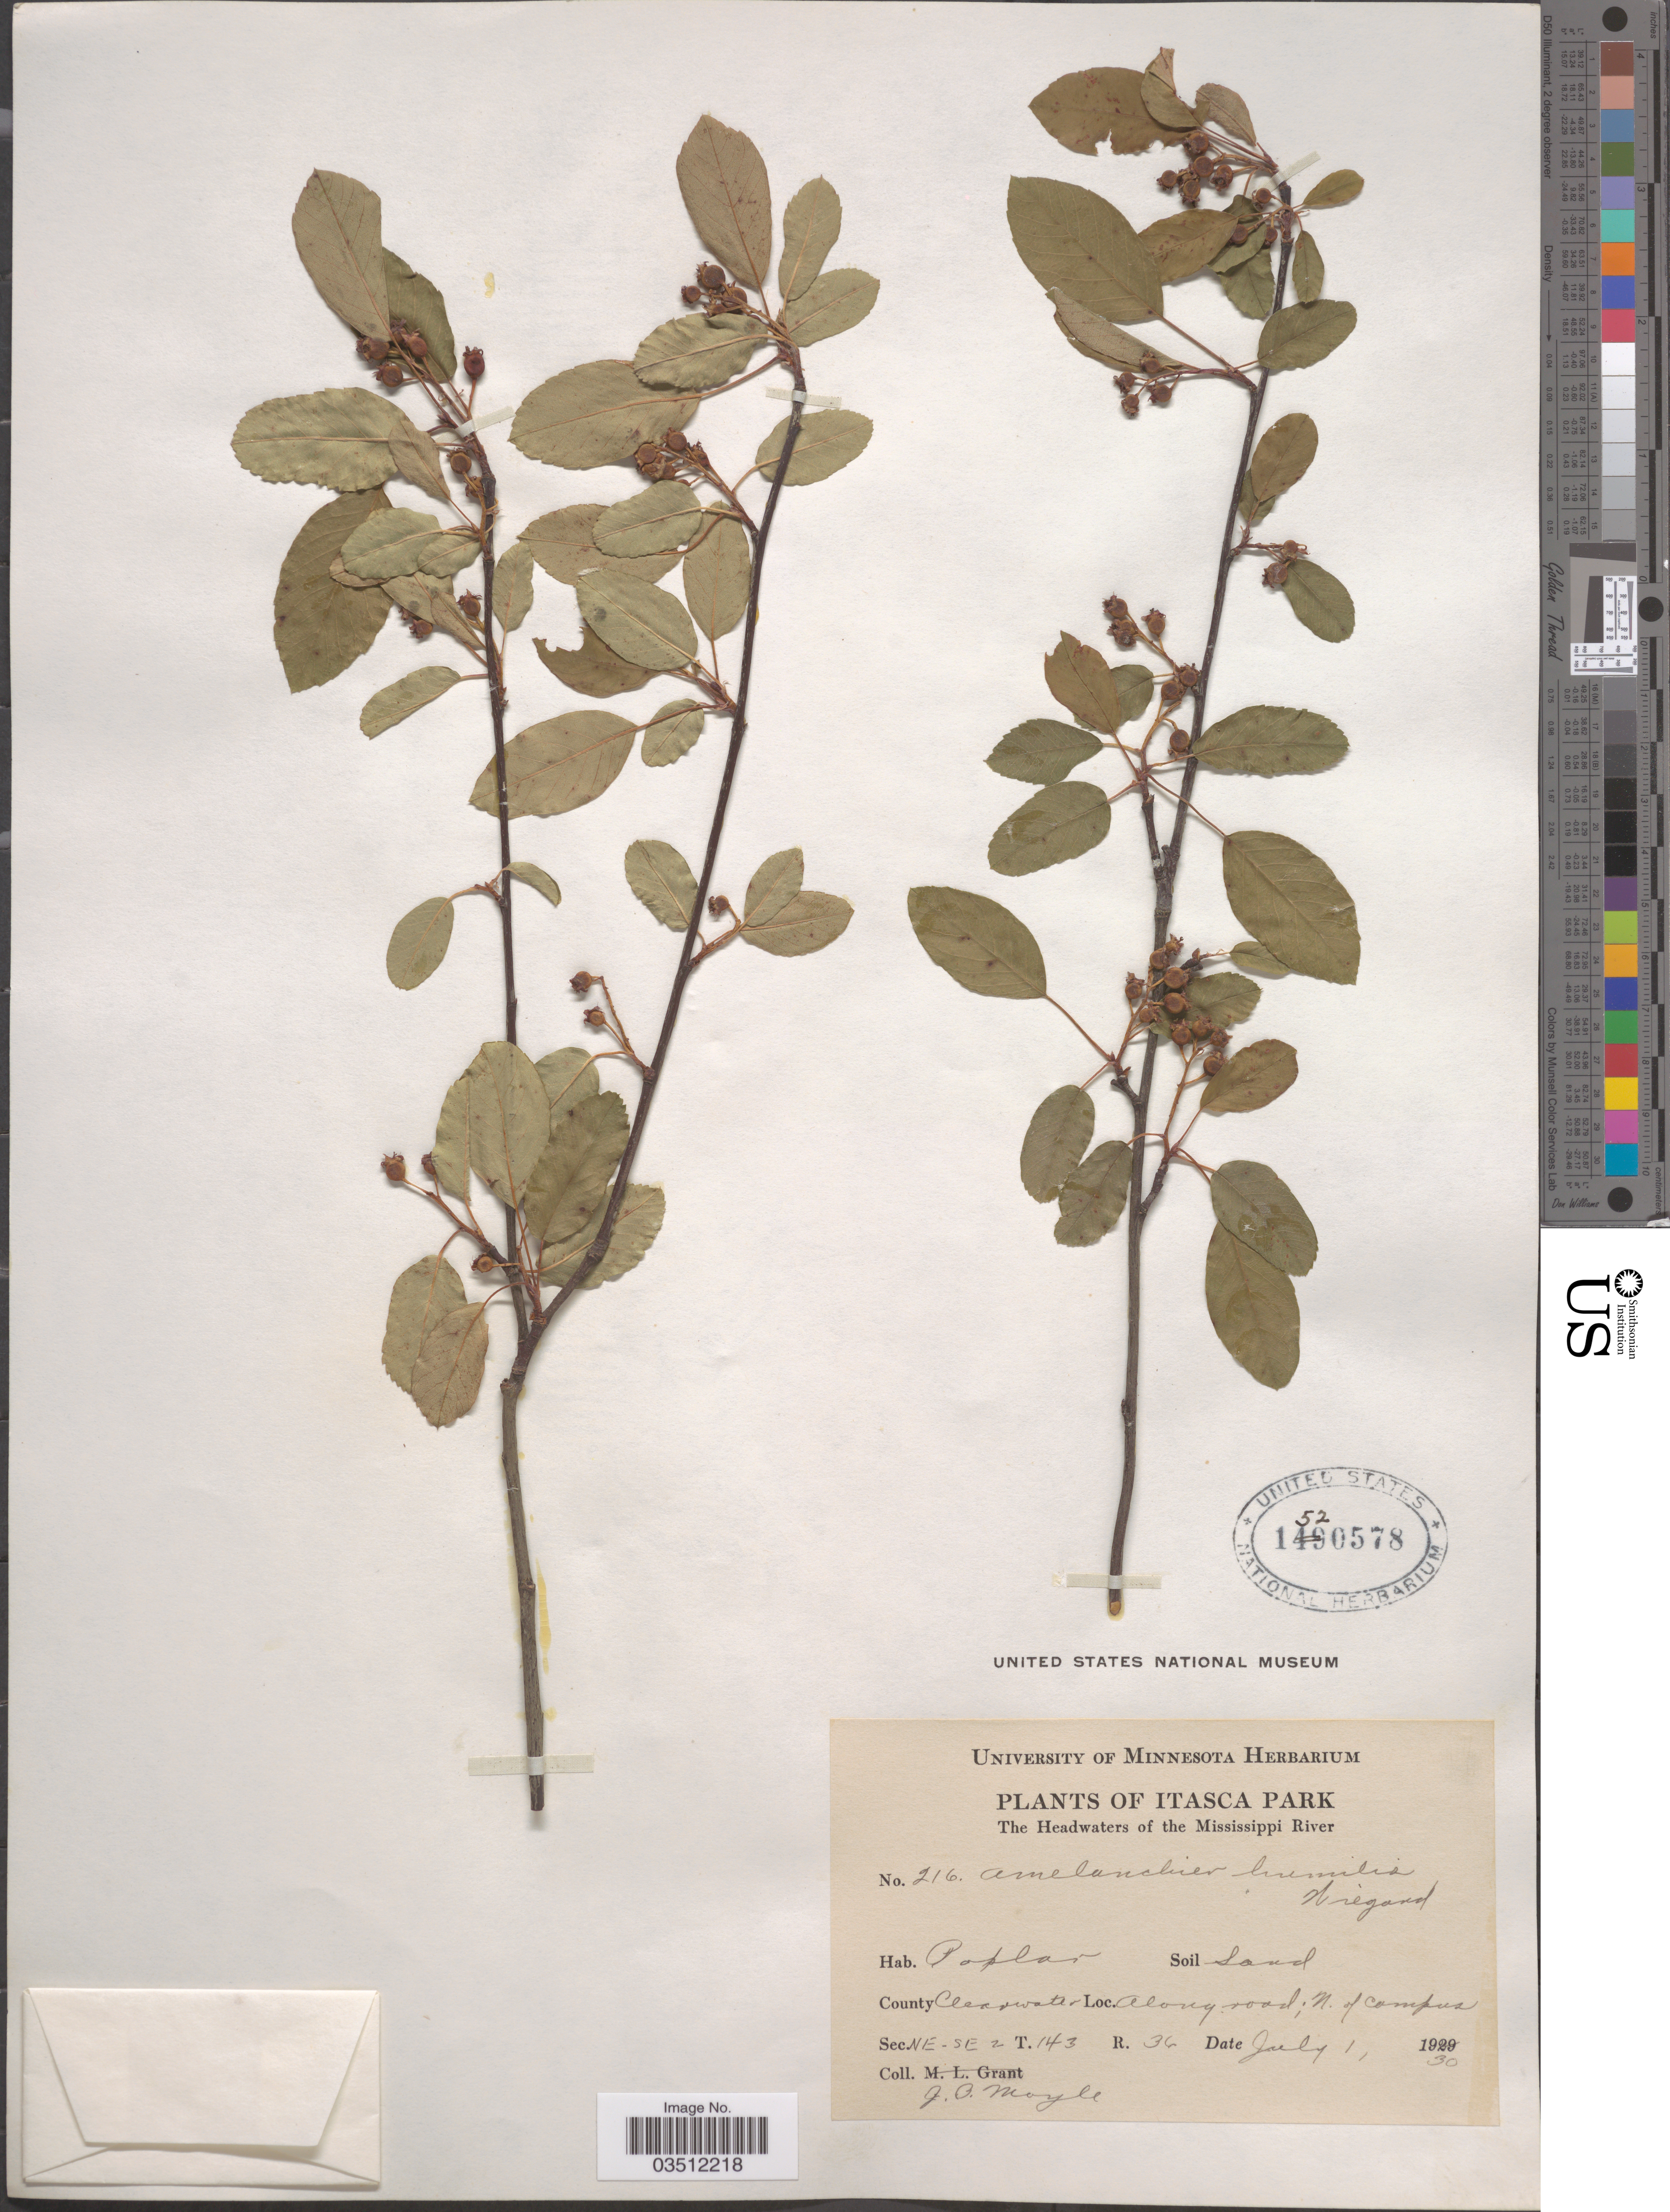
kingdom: Plantae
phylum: Tracheophyta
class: Magnoliopsida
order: Rosales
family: Rosaceae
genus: Amelanchier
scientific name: Amelanchier humilis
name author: Wiegand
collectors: J. Moyle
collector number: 216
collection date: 1930-07-01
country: United States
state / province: Minnesota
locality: Itasca Park. The Headwaters of the Mississippi River. County Clearwater. N. of Campus. Sec. NE-SE 2 T. 143 R. 36.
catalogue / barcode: US 1520578